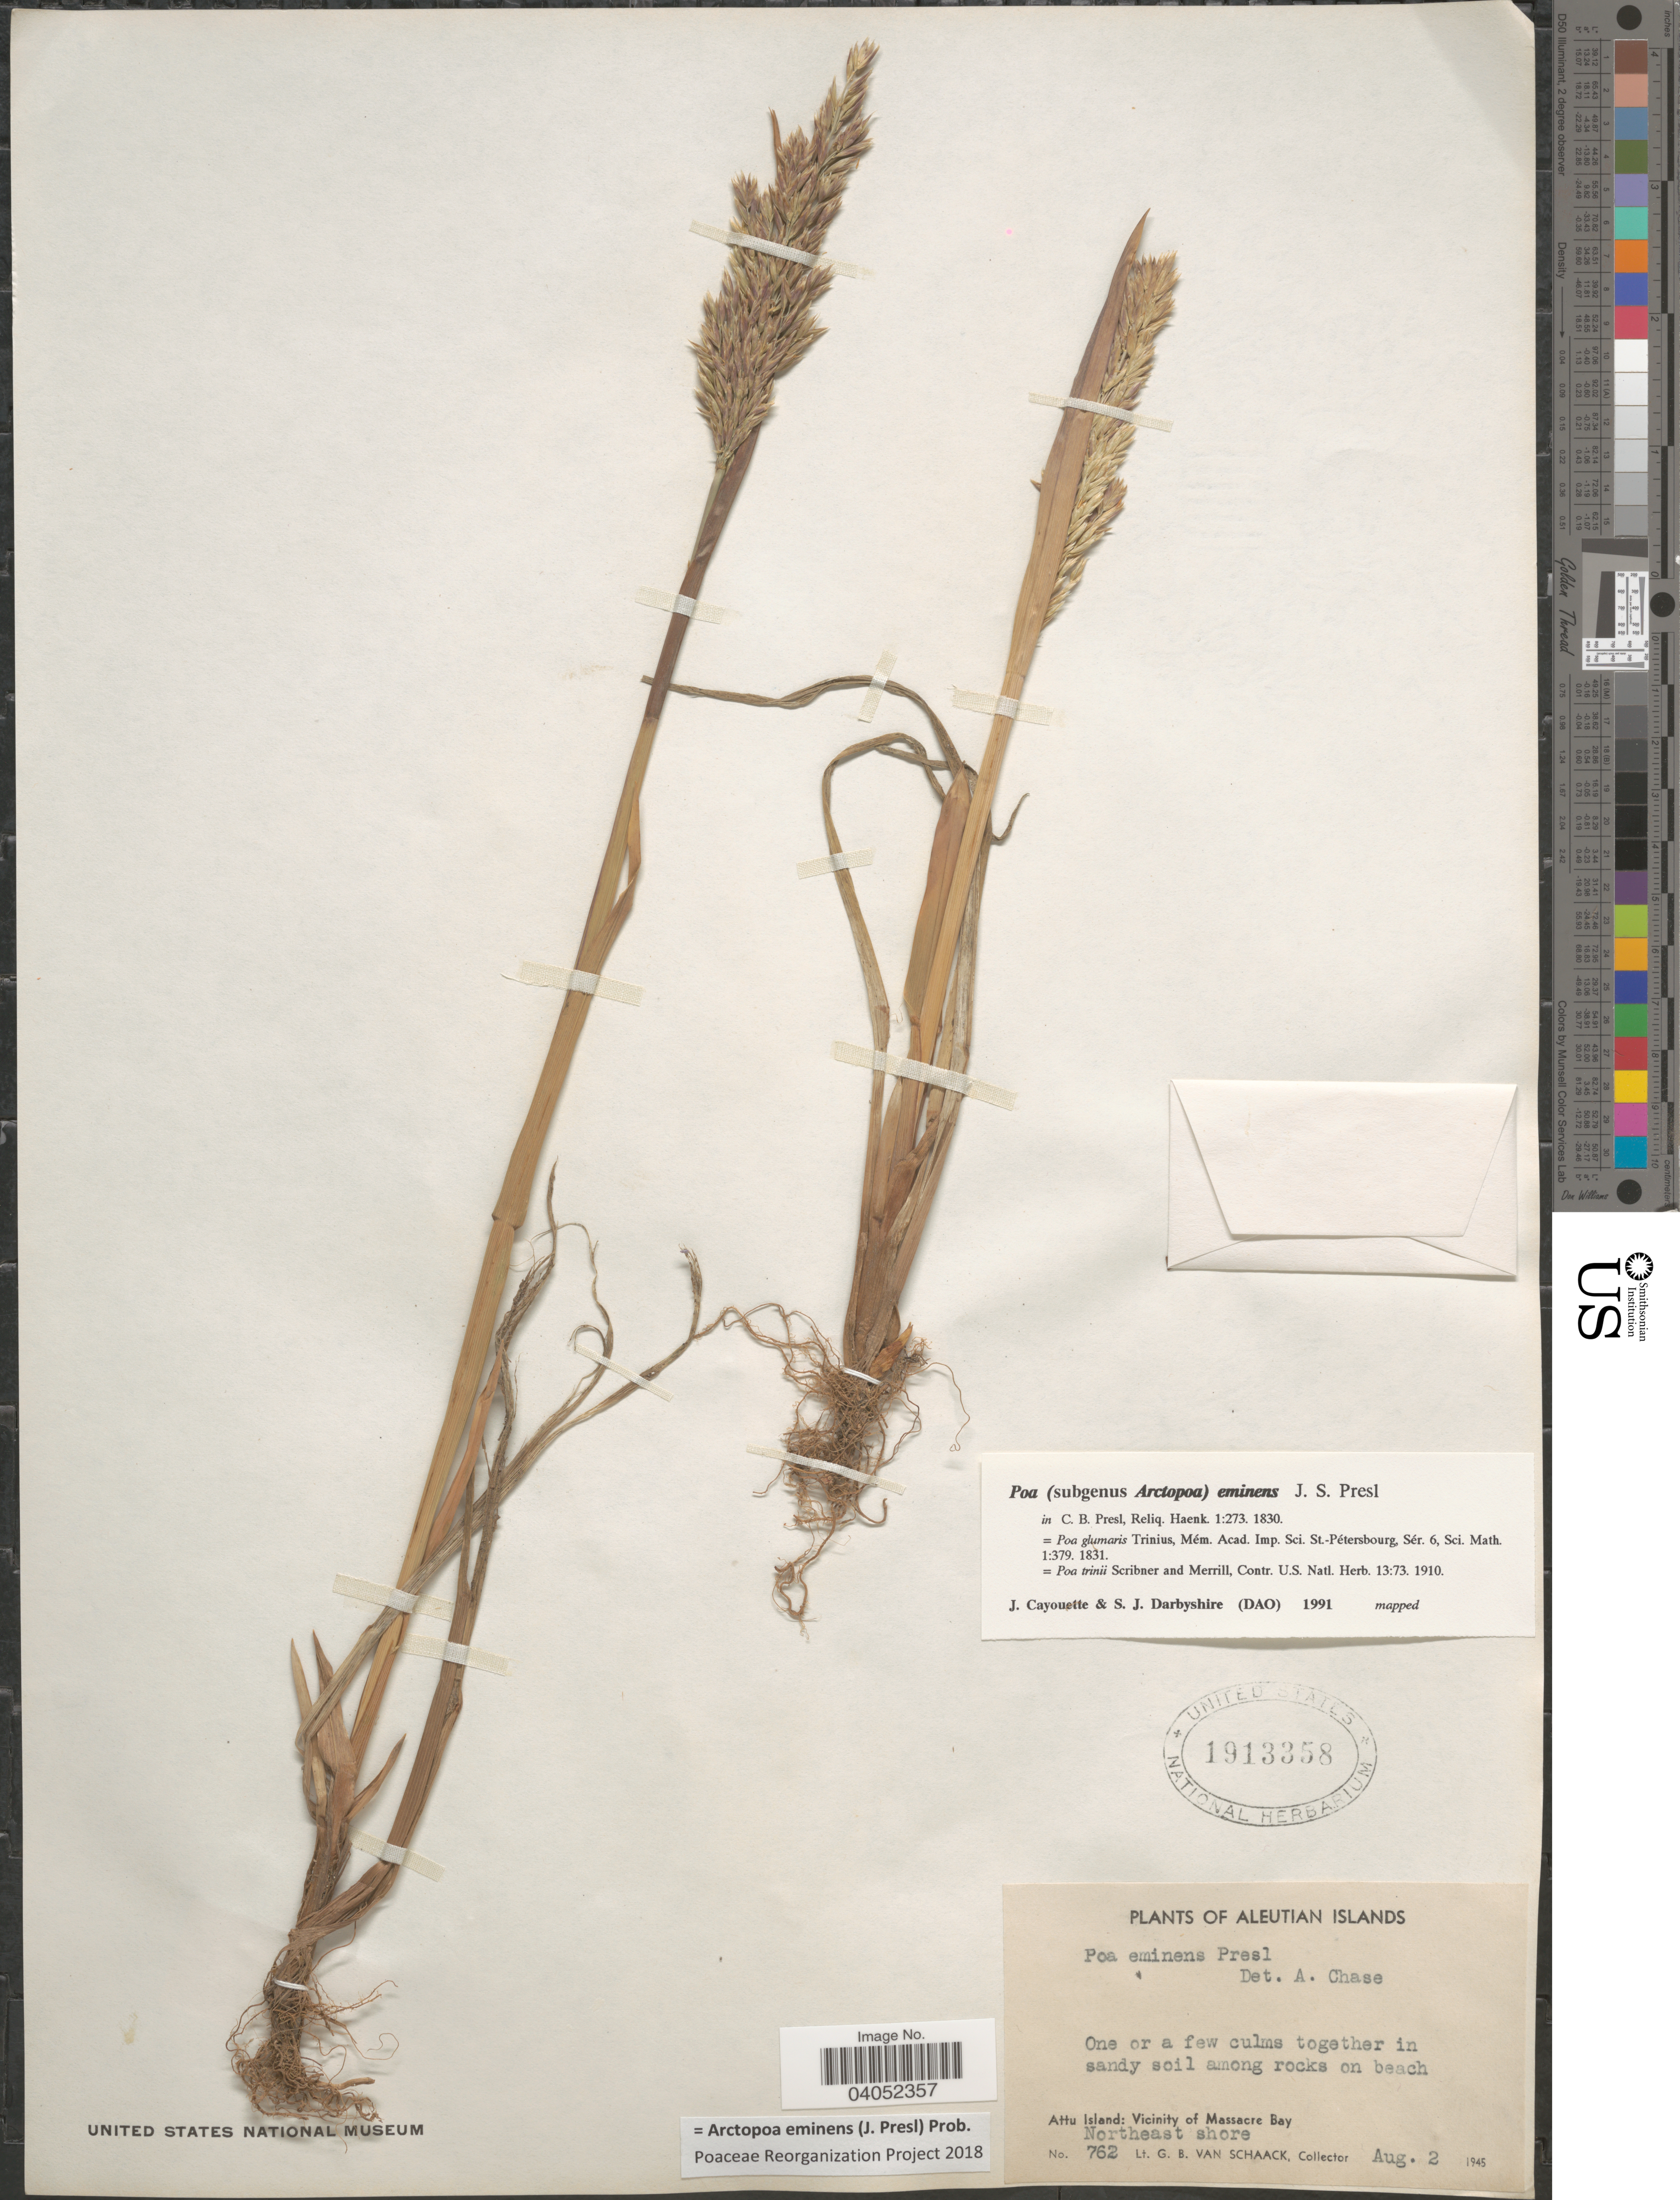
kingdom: Plantae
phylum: Tracheophyta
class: Liliopsida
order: Poales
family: Poaceae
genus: Arctopoa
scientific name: Arctopoa eminens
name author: (J. Presl) Prob.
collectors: G. Van Schaack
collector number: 762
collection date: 1945-08-02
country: United States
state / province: Alaska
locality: Aleutian Islands. Attu Island: Vicinity of Massacre Bay. Northeast shore.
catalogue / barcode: US 1913358